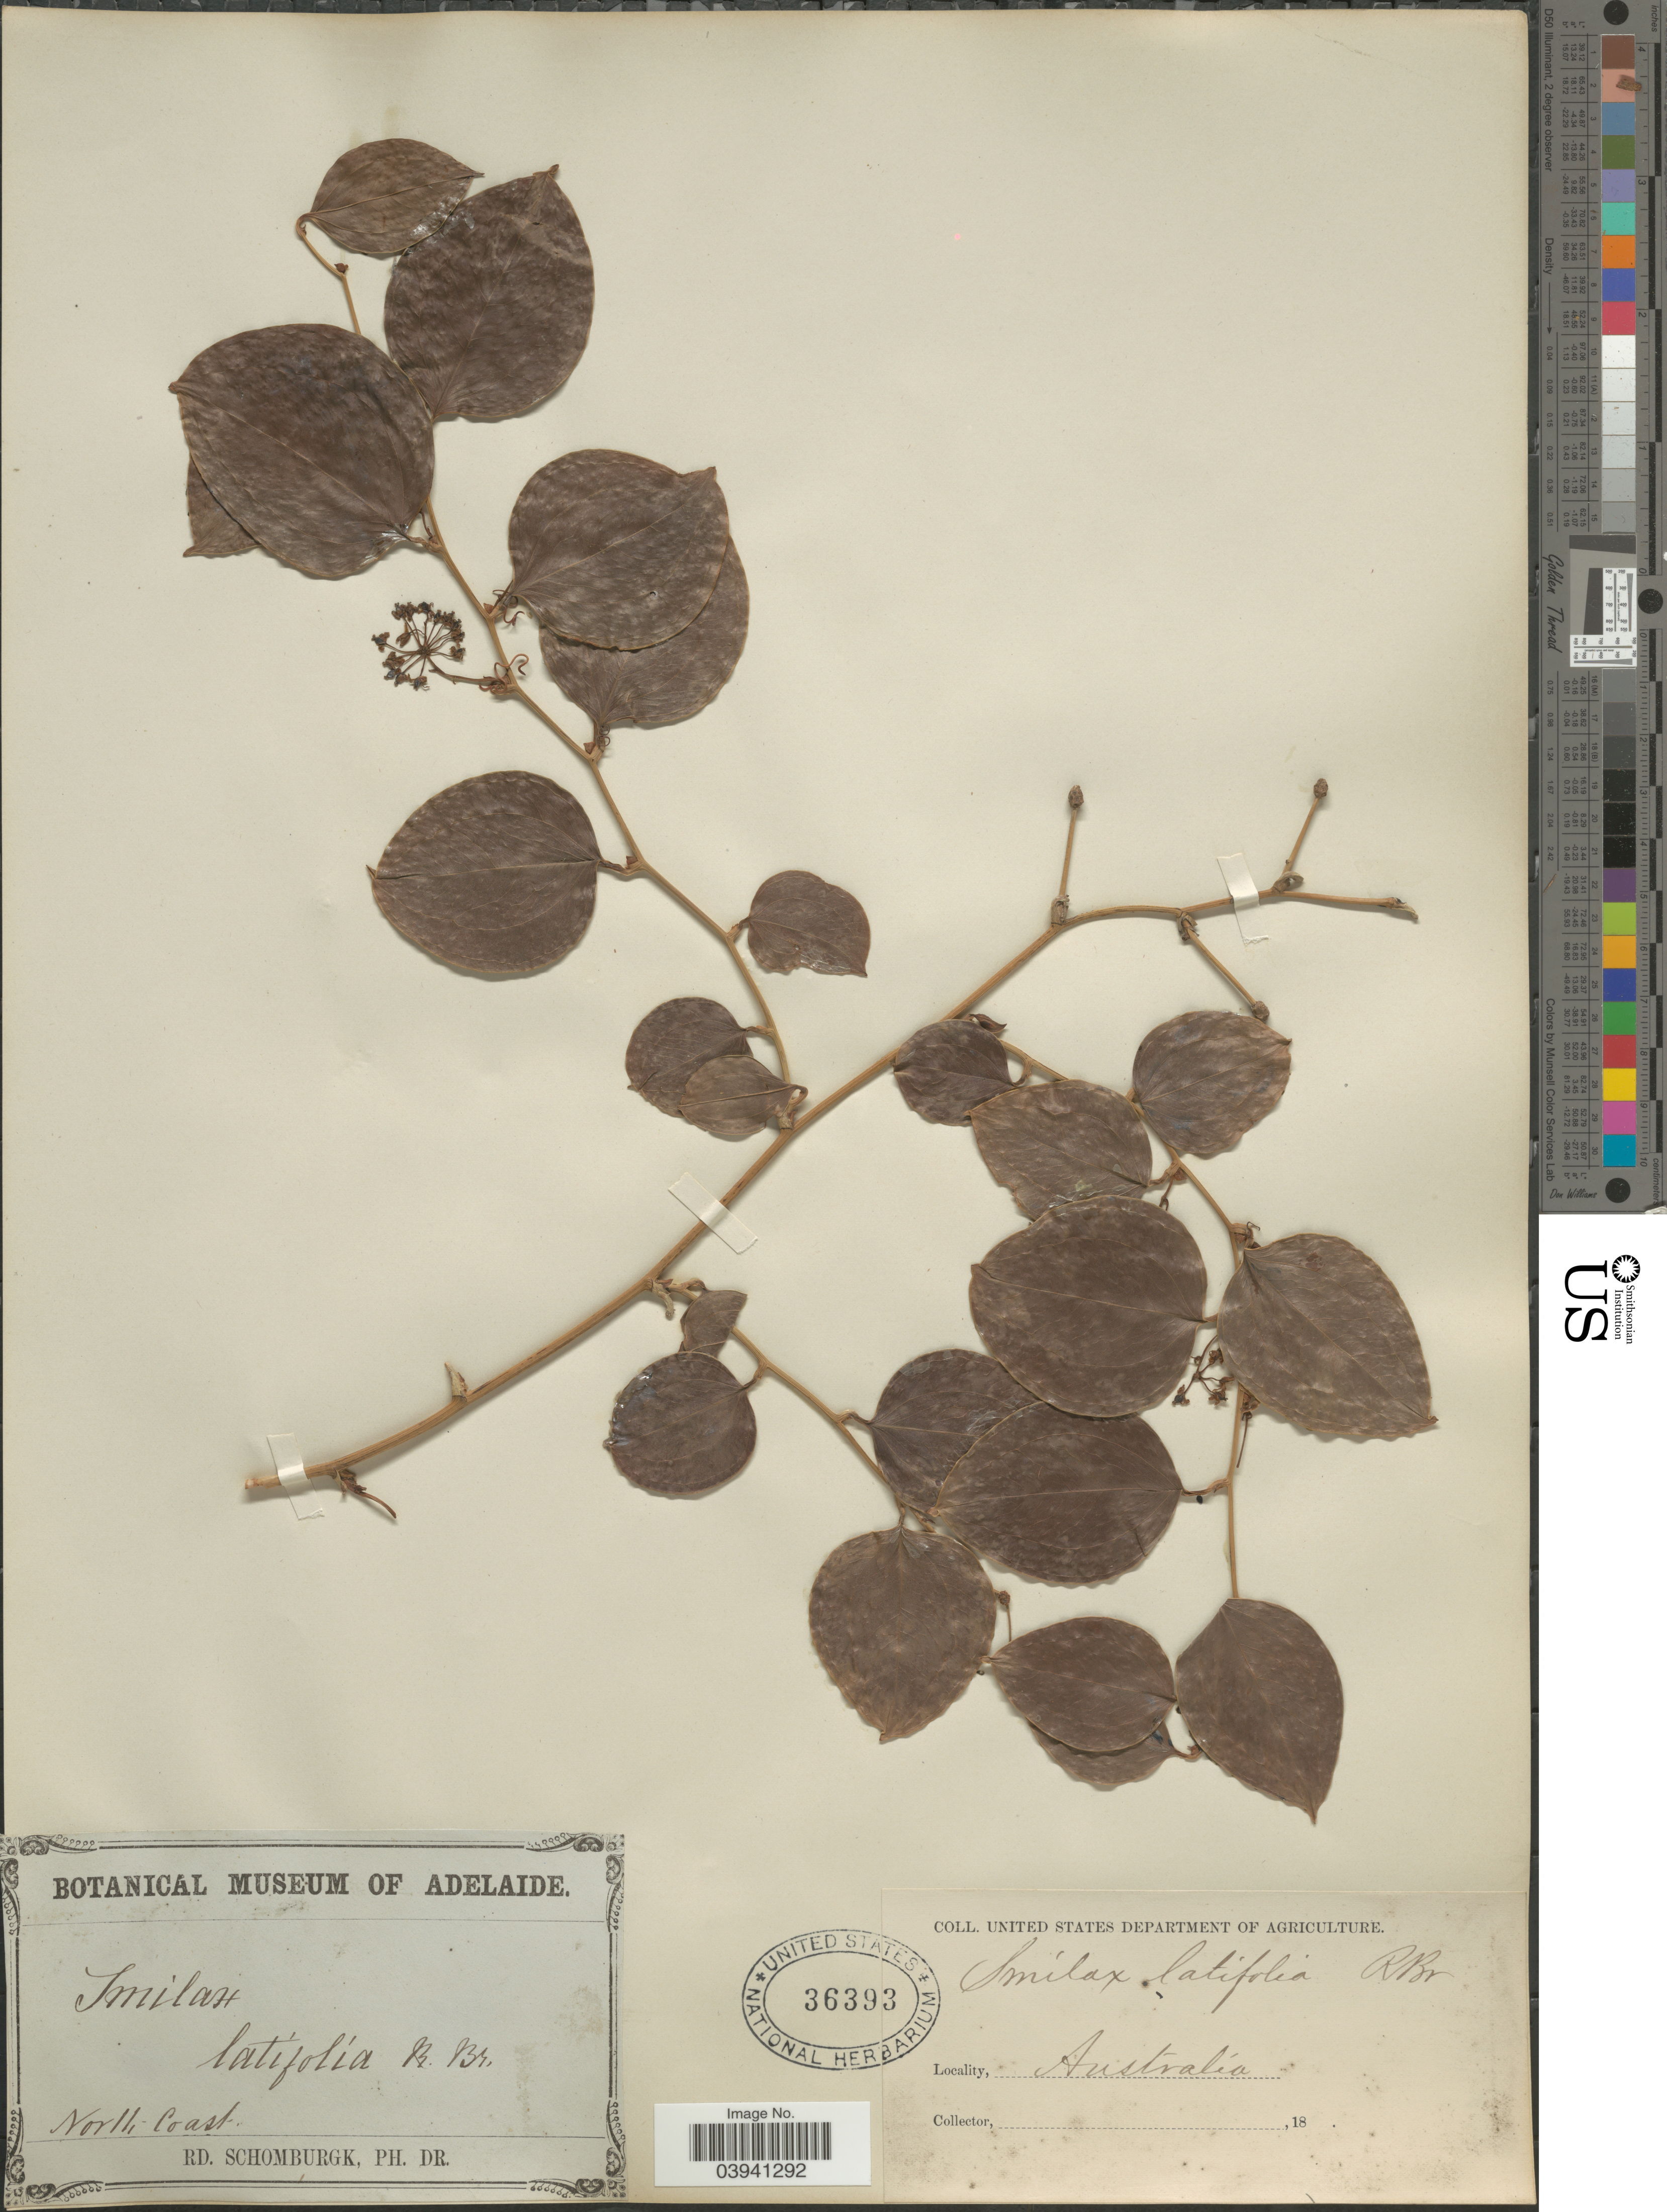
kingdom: Plantae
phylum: Tracheophyta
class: Liliopsida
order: Liliales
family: Smilacaceae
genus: Smilax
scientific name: Smilax latifolia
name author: Blanco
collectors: R. Schomburgk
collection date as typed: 18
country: Australia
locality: North Coast.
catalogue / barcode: US 36393